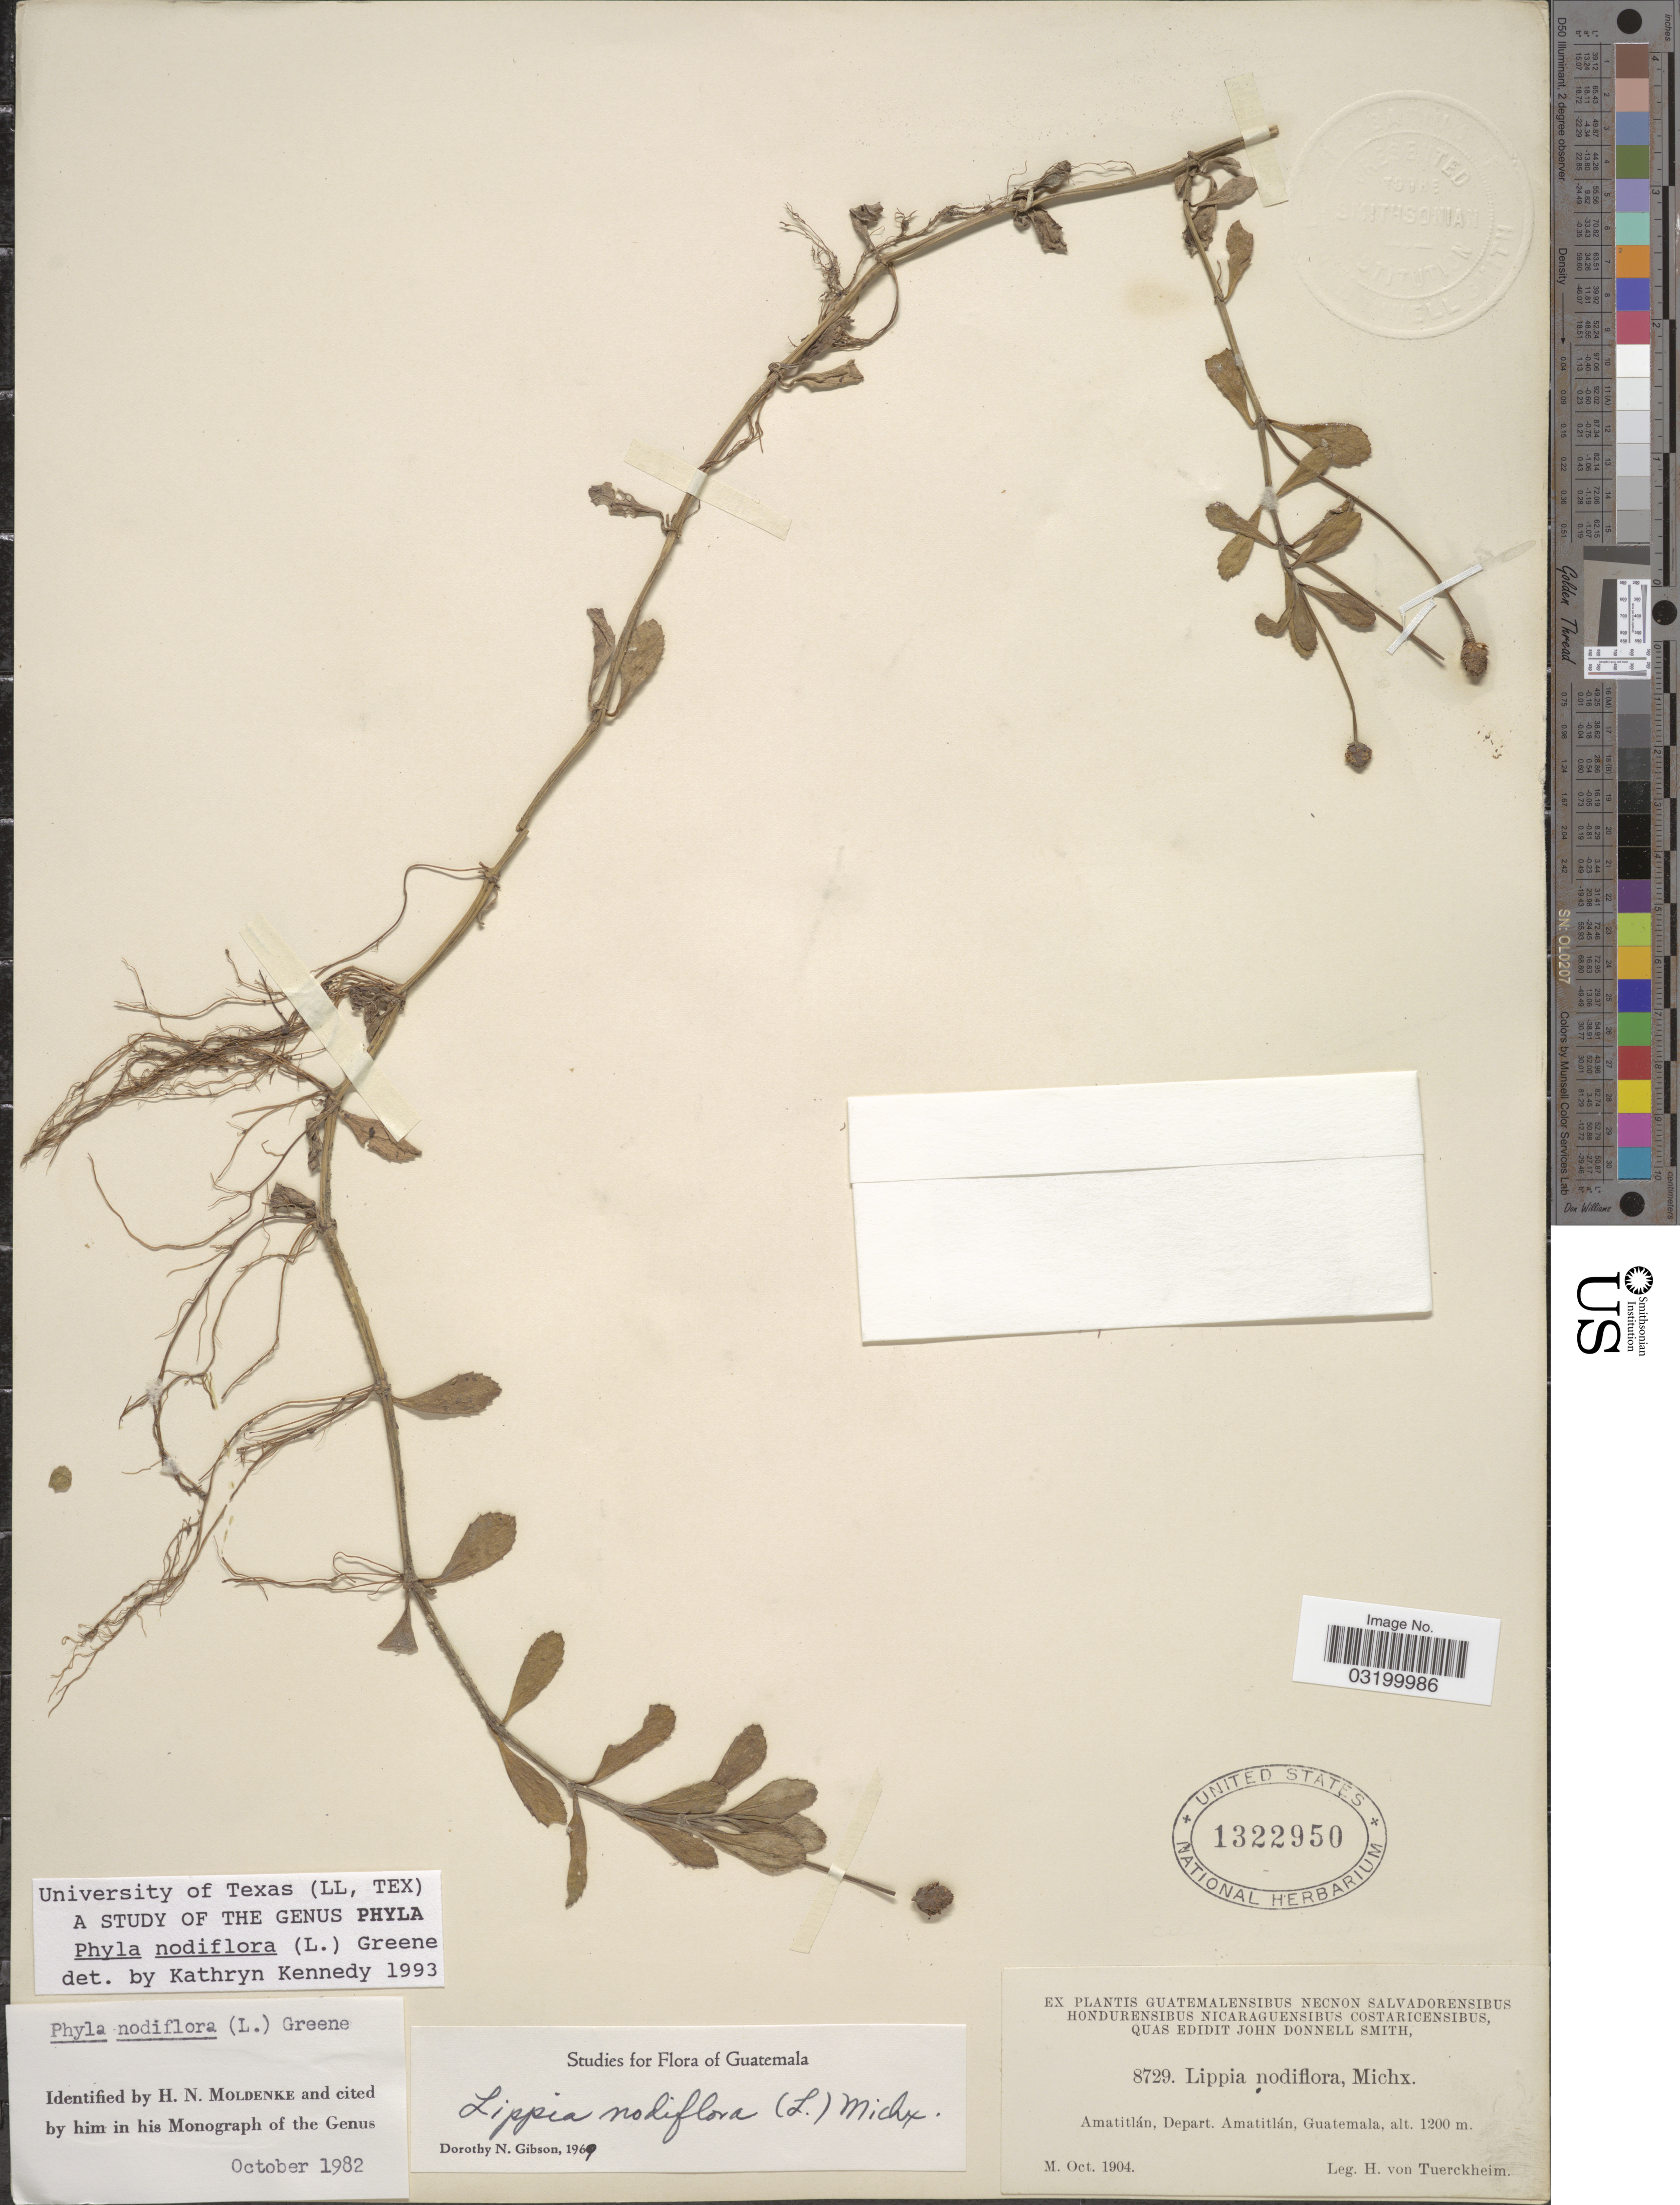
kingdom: Plantae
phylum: Tracheophyta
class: Magnoliopsida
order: Lamiales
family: Verbenaceae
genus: Phyla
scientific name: Phyla nodiflora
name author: (L.) Greene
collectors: H. von Tuerckheim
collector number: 8729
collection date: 1904-10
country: Guatemala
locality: Amatitlán, Depart. Amatitlán.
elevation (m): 1200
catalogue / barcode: US 1322950